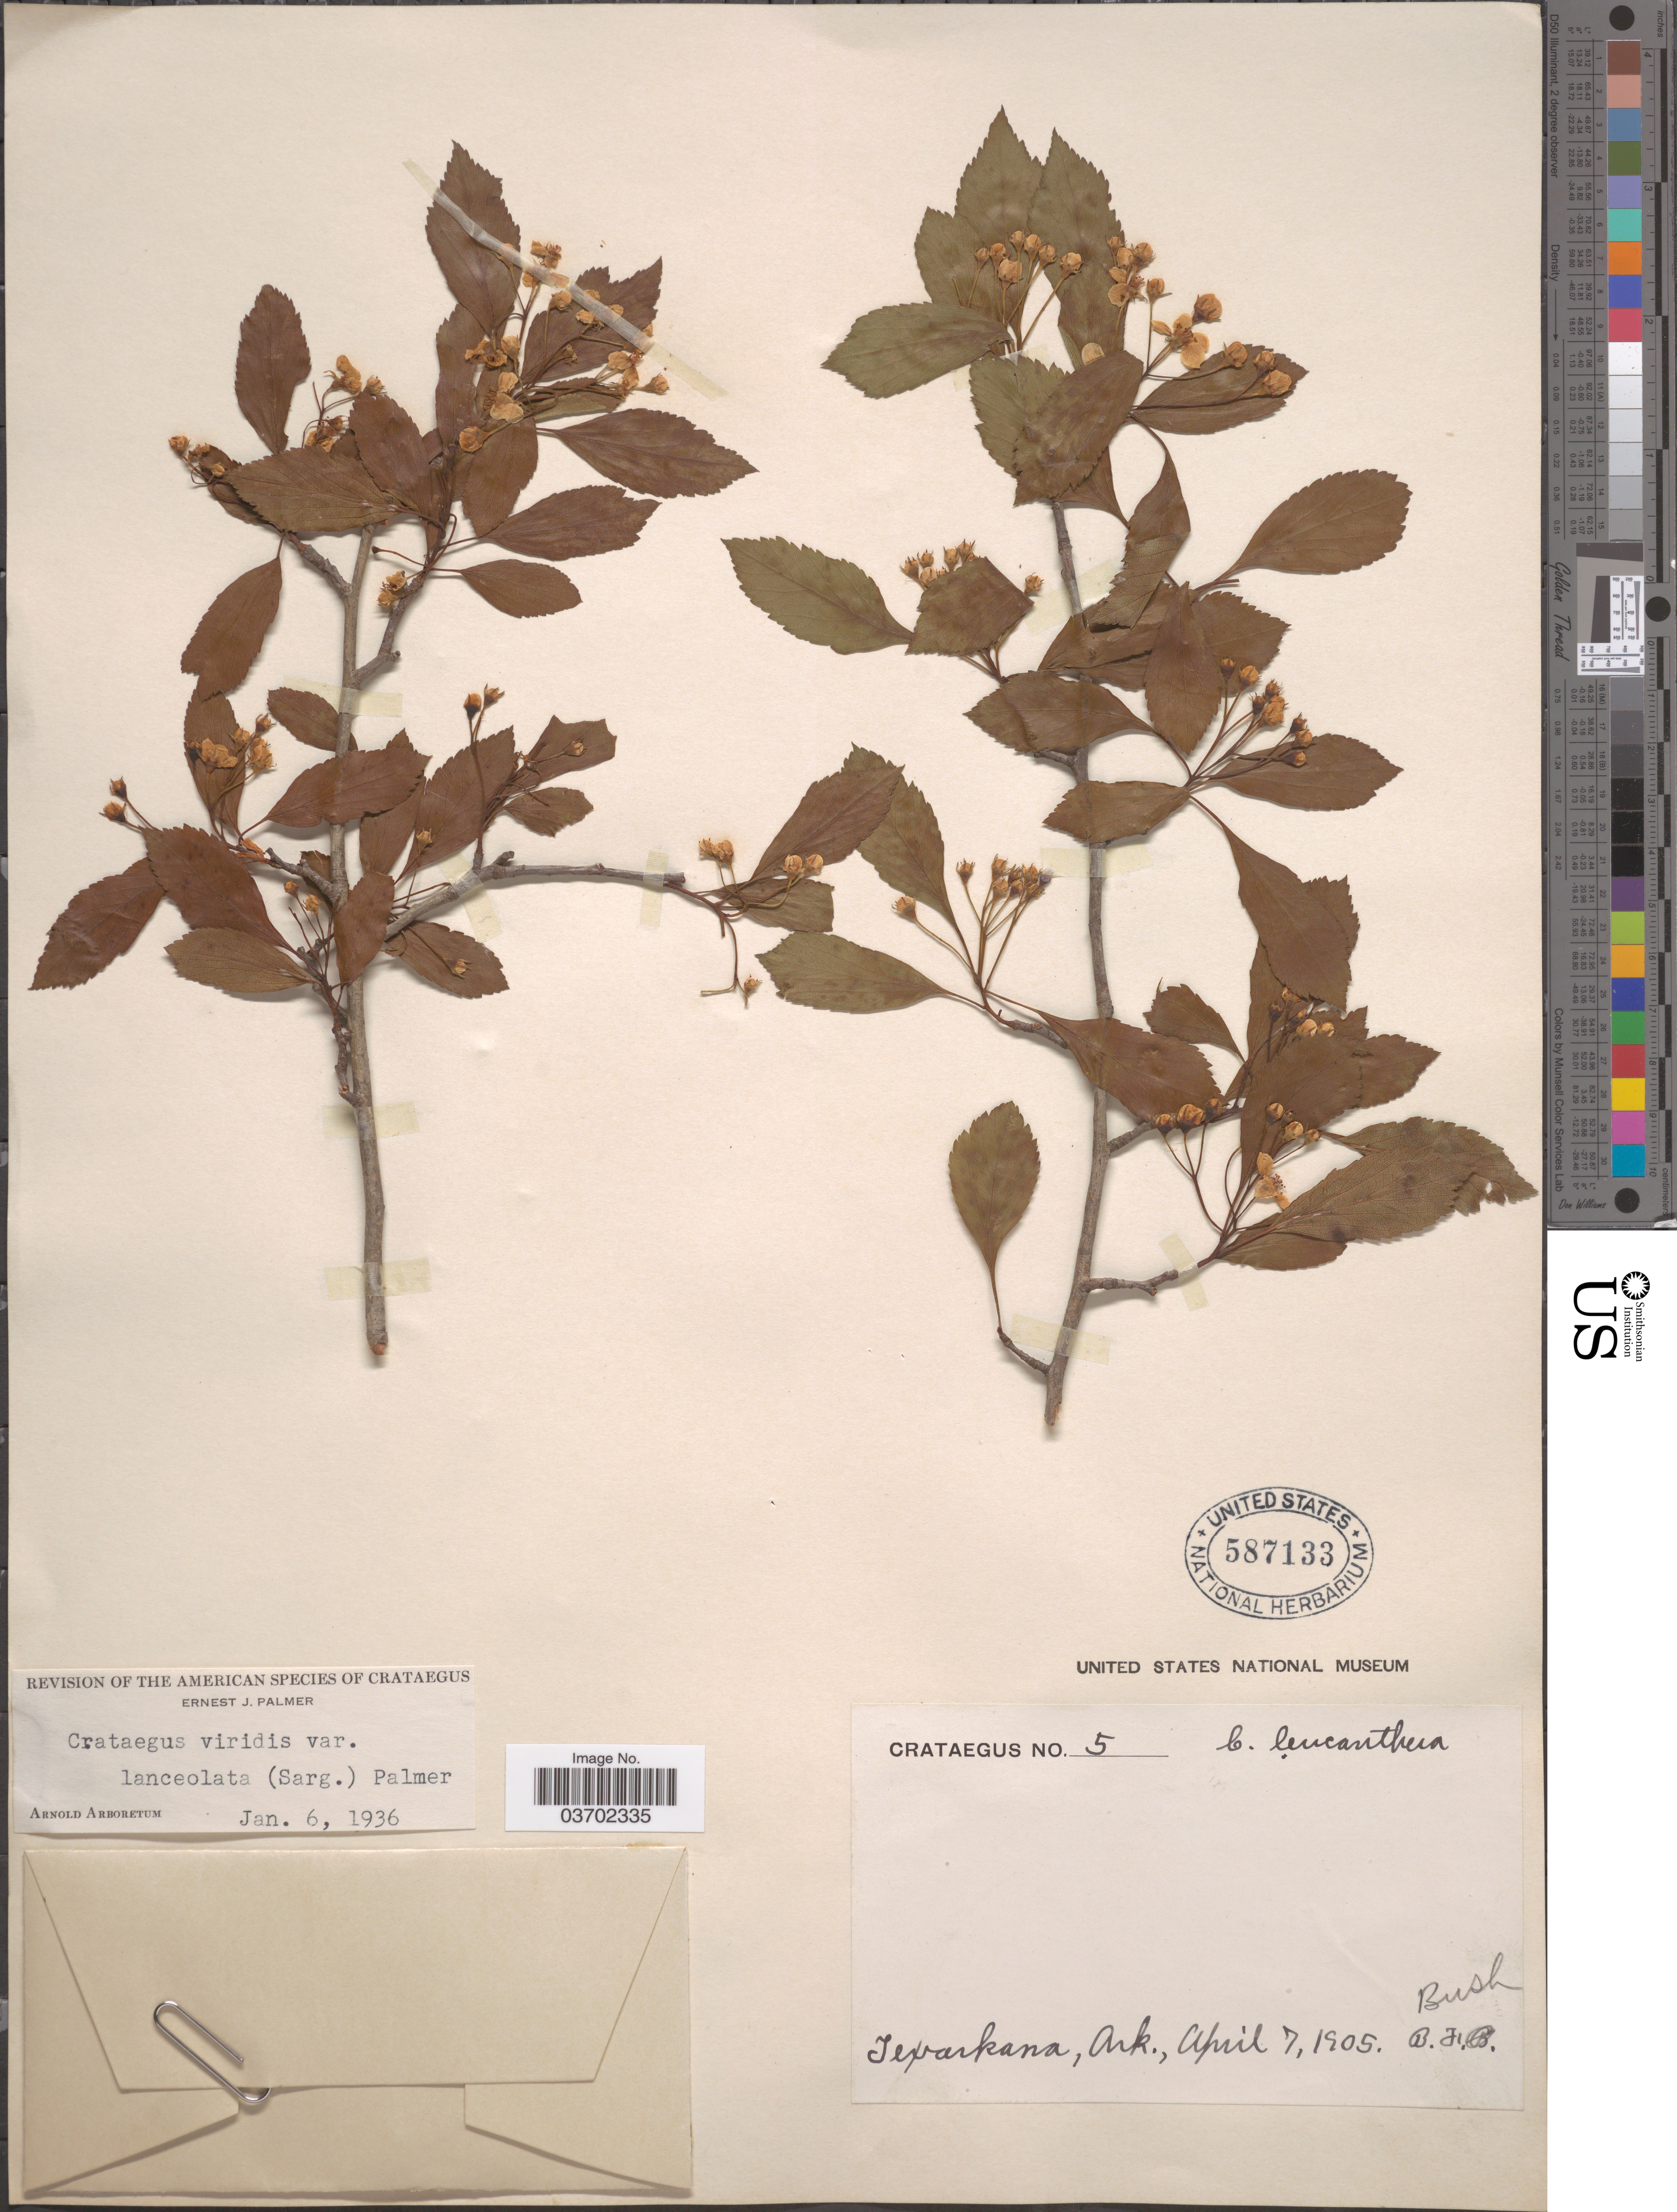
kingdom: Plantae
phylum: Tracheophyta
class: Magnoliopsida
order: Rosales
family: Rosaceae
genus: Crataegus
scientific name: Crataegus viridis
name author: L.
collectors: B. F. Bush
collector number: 5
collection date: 1905-04-07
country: United States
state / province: Arkansas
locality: Texarkana.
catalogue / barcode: US 587133